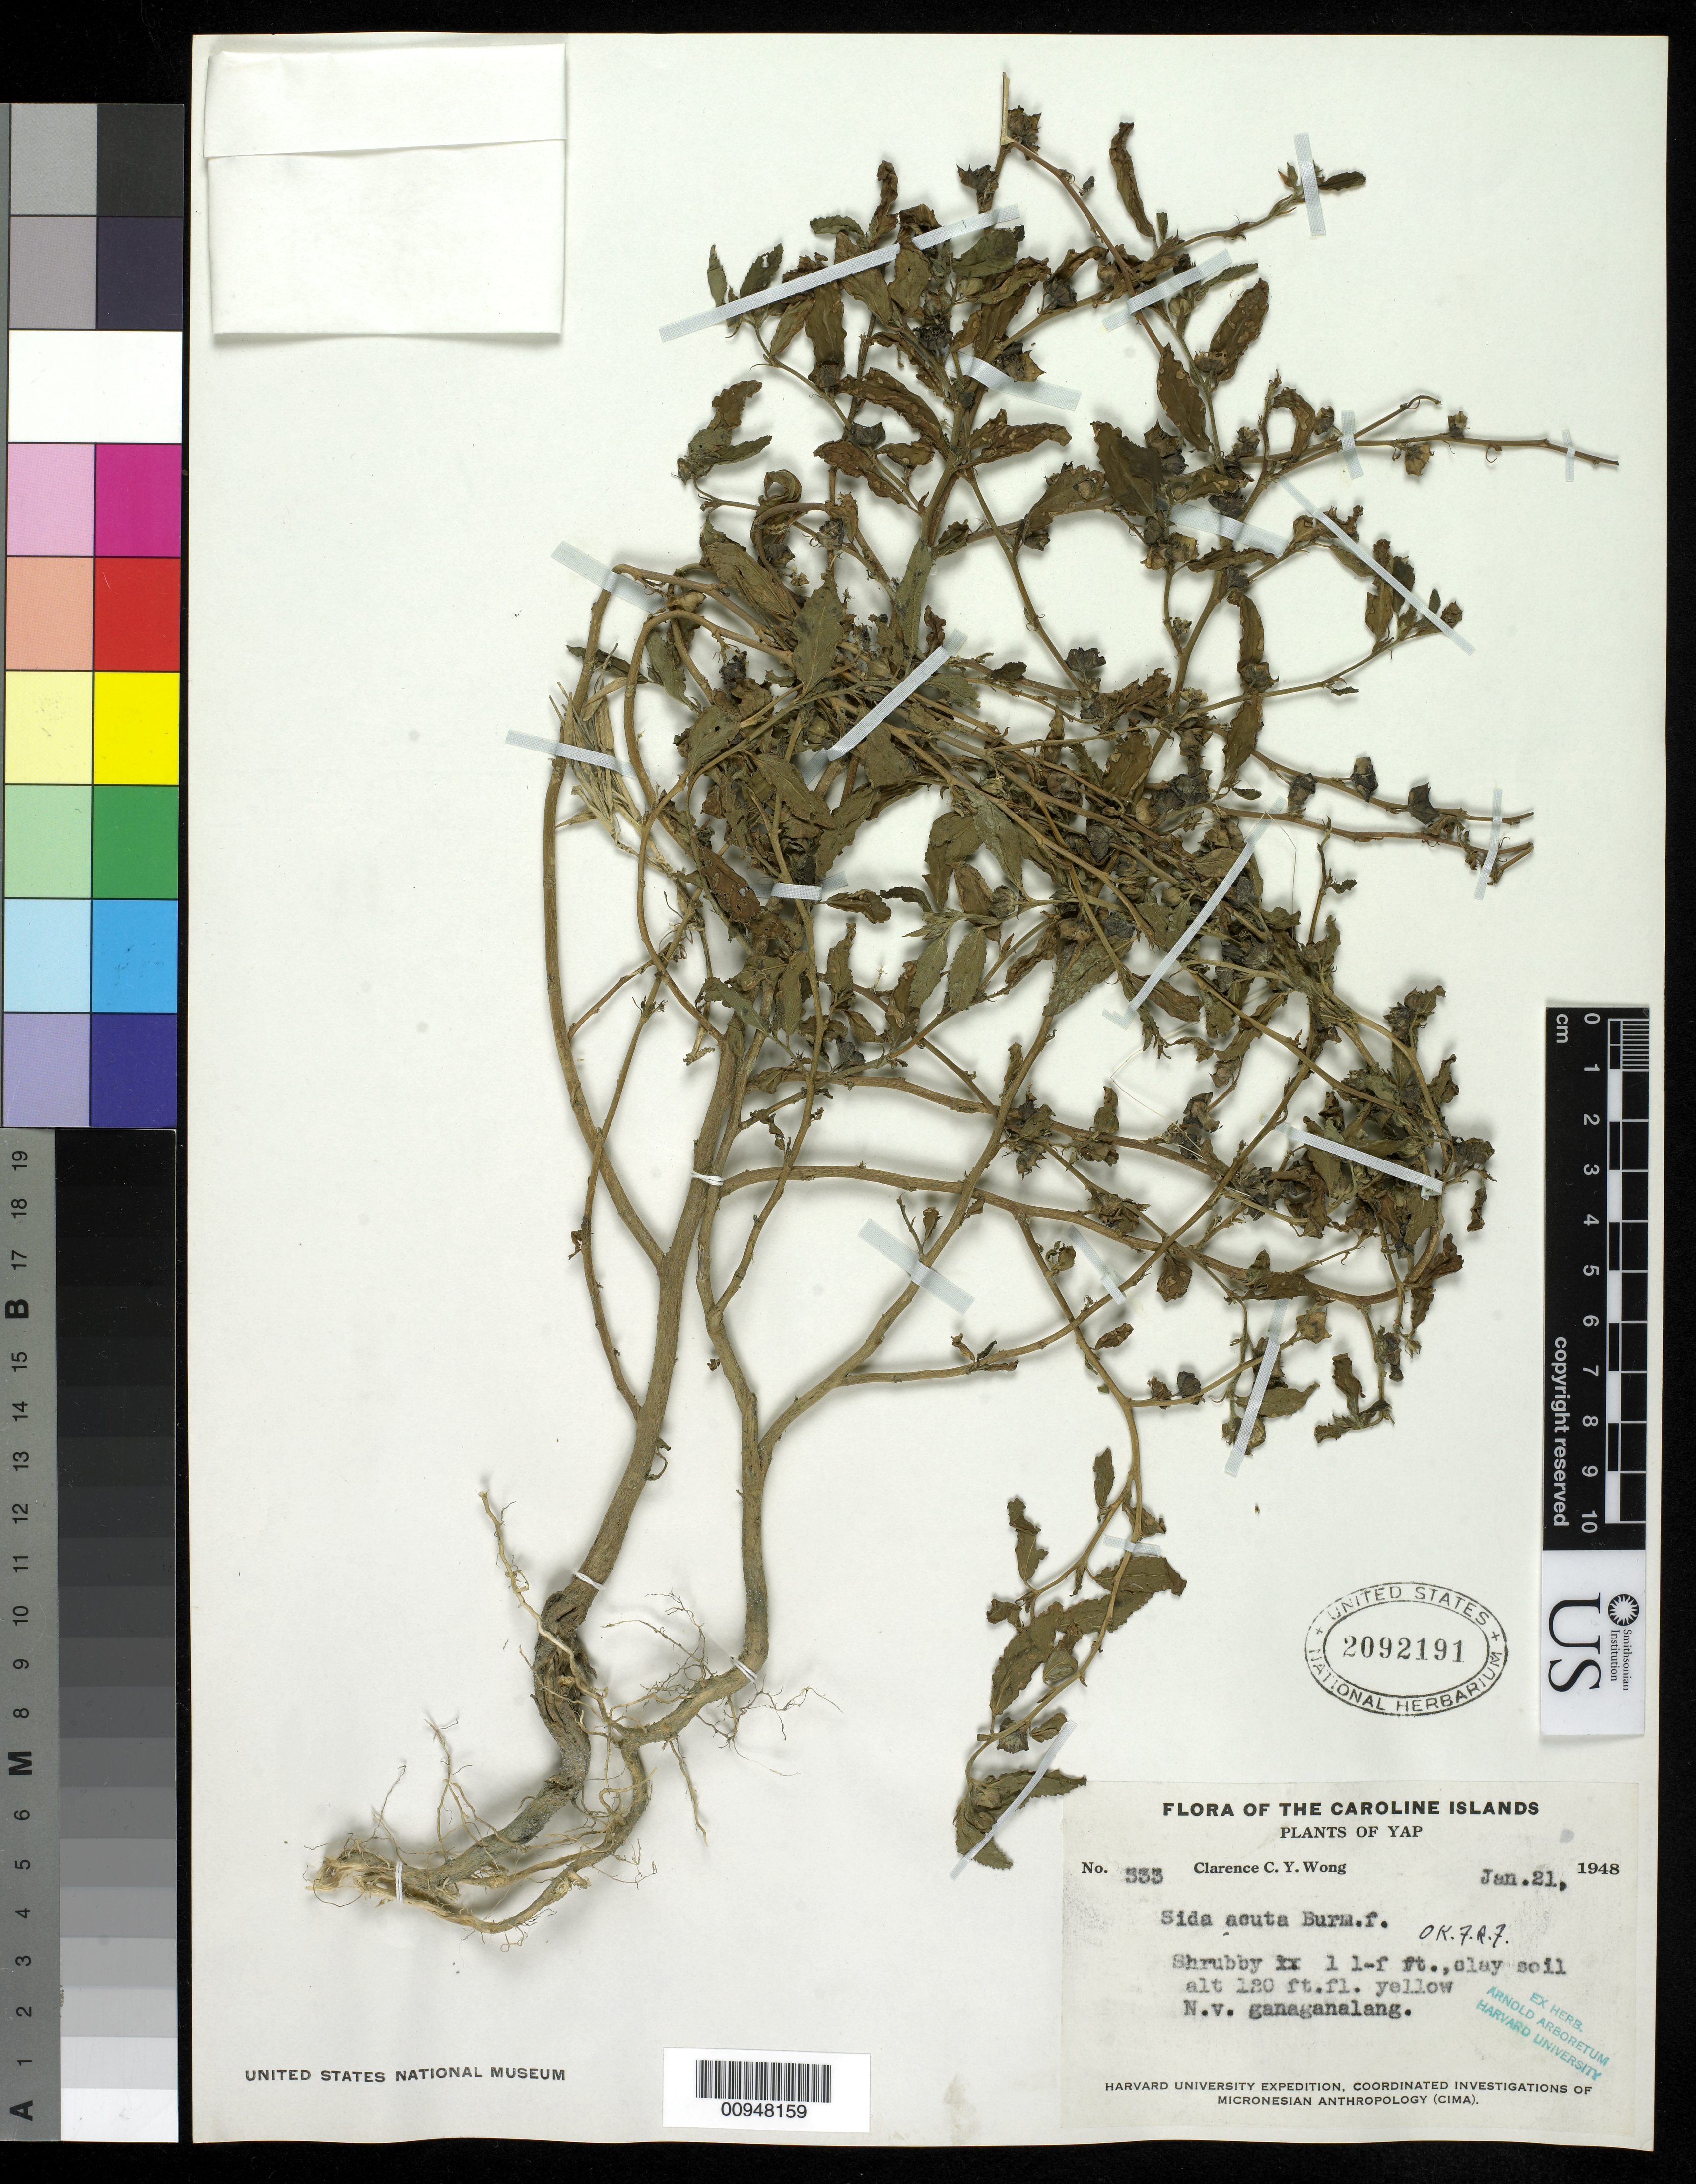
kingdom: Plantae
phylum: Tracheophyta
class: Magnoliopsida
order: Malvales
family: Malvaceae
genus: Sida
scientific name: Sida acuta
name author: Burm. f.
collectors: C. Wong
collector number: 533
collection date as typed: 21 Jan 1948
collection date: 1948-01-21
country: Micronesia, Federated States of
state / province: Yap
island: Yap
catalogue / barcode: US 2092191